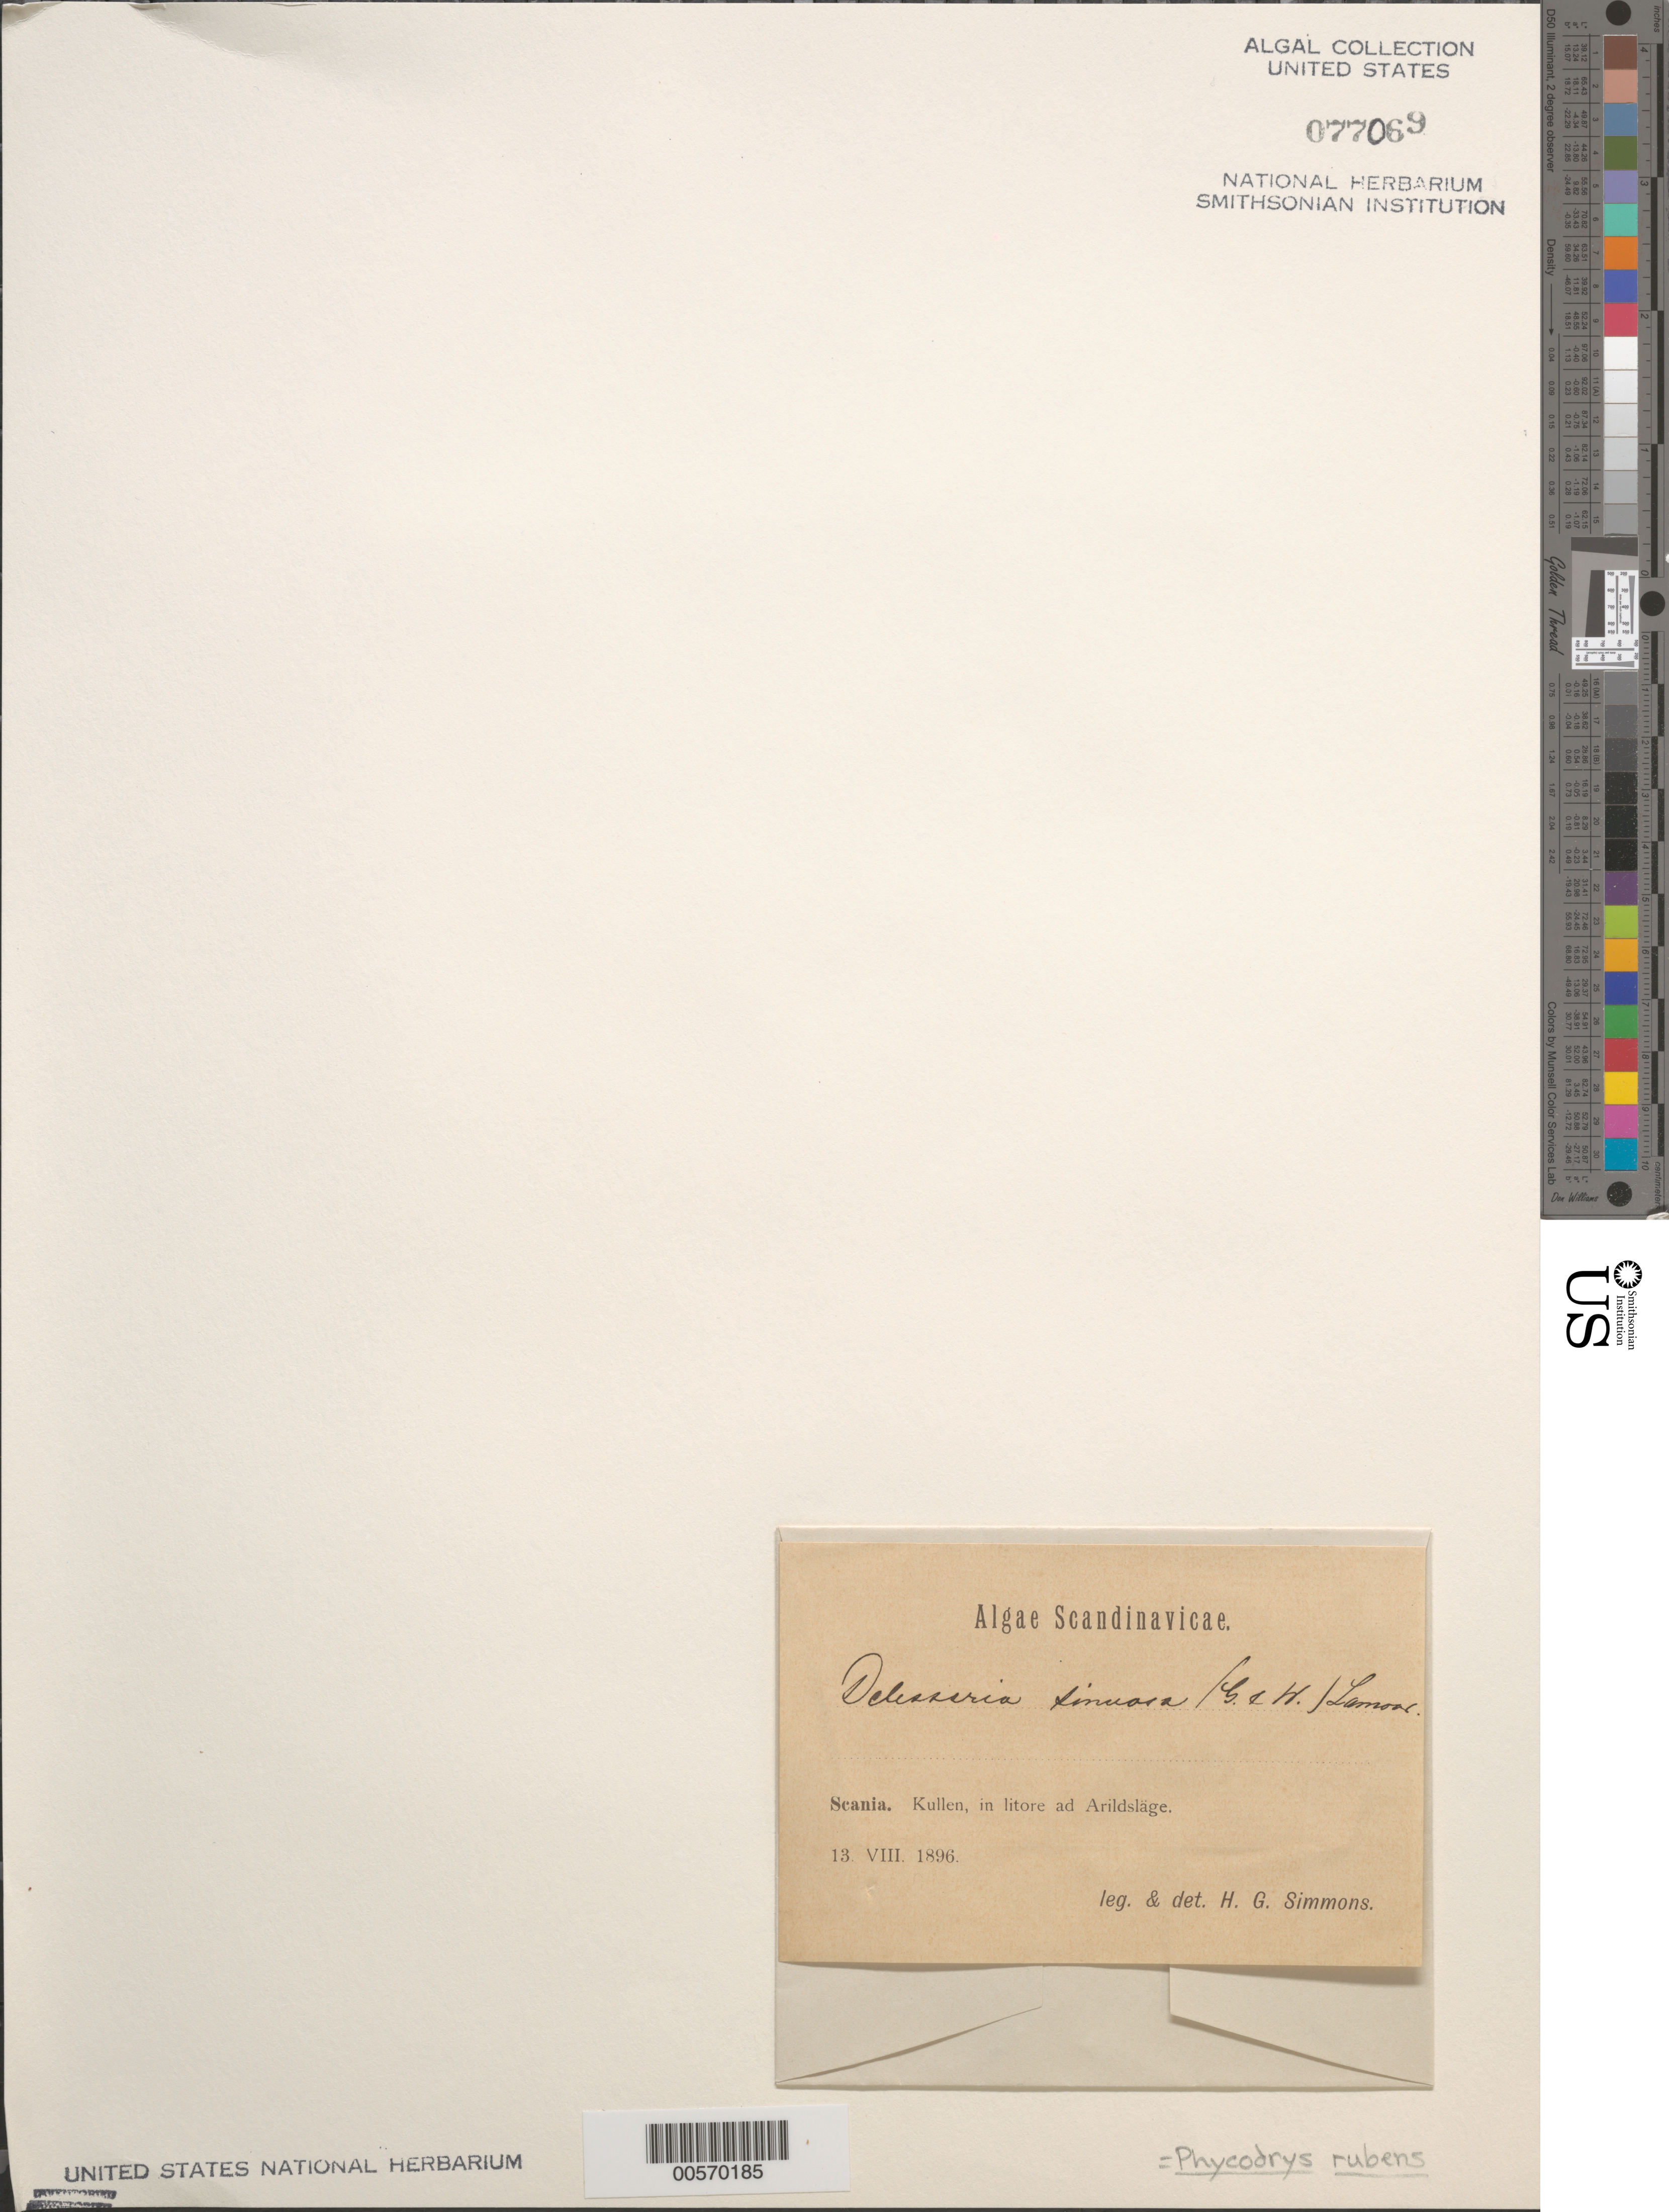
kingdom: Plantae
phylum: Rhodophyta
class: Florideophyceae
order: Ceramiales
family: Delesseriaceae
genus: Phycodrys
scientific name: Phycodrys rubens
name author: (L.) Batters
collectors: H. Simmons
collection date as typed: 13 Aug 1896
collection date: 1896-08-13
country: Sweden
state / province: Skåne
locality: Kullen, arild (arildslage), skane (scania)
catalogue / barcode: US 77069